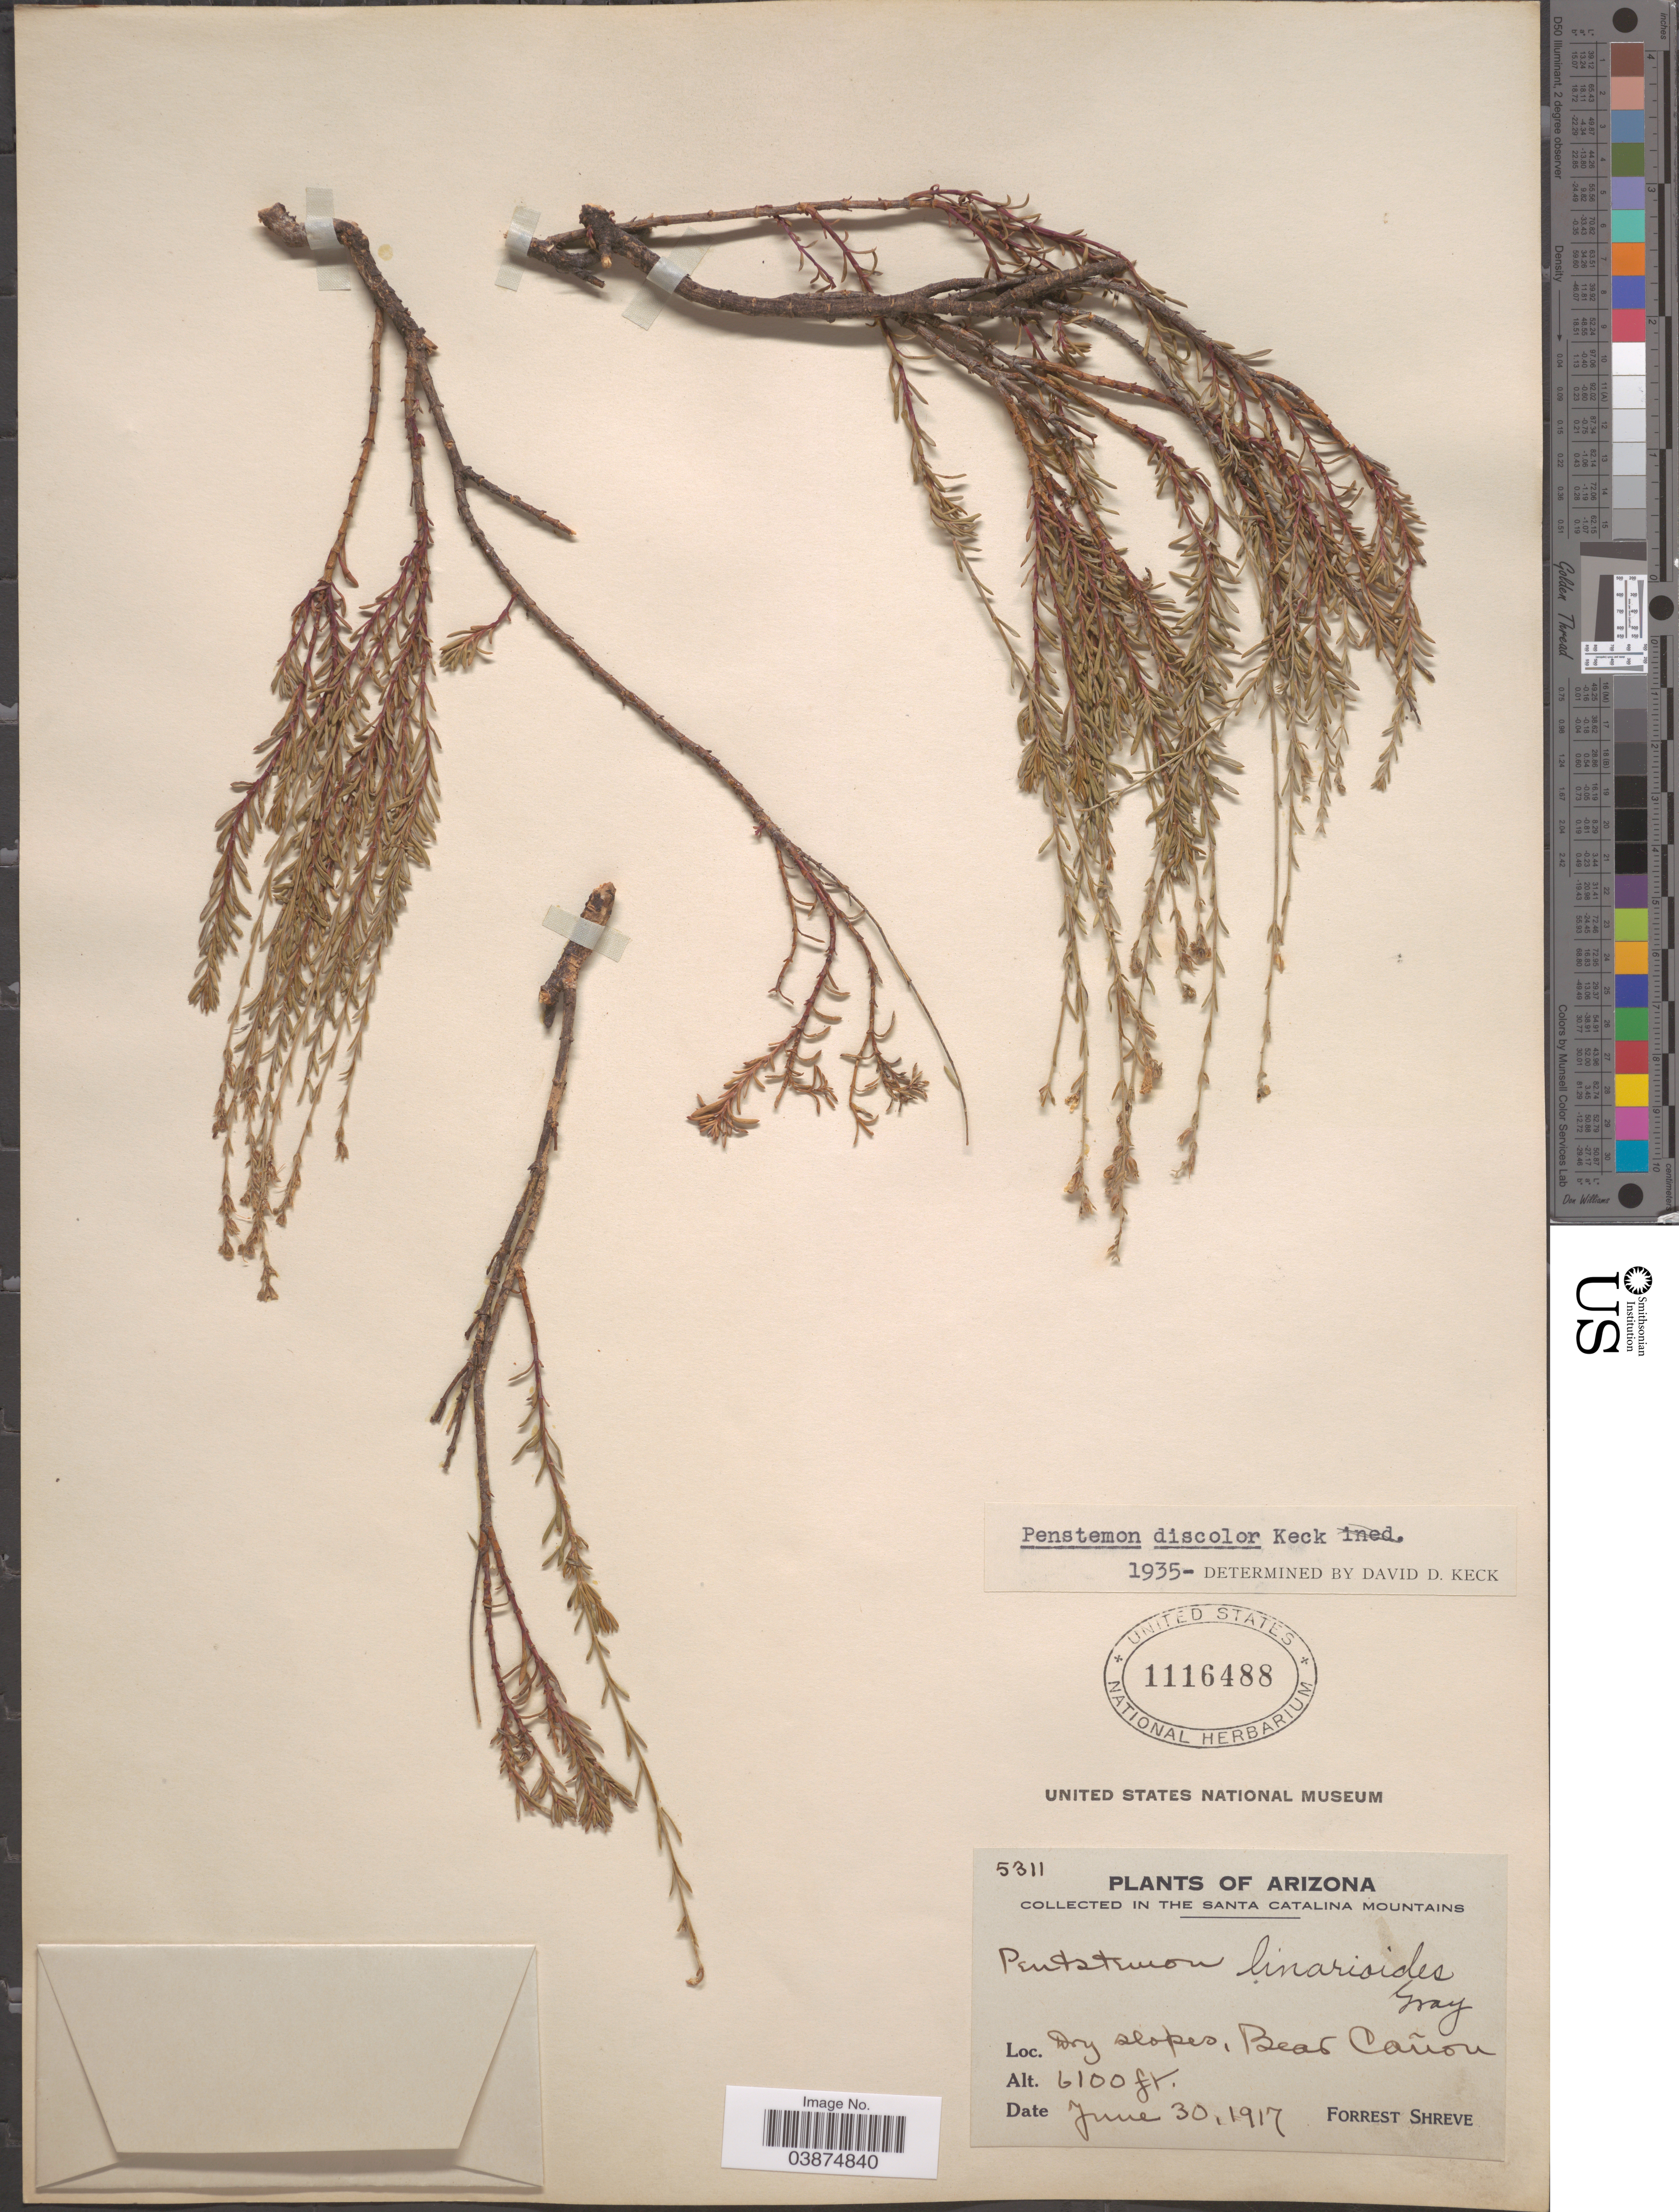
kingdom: Plantae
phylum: Tracheophyta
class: Magnoliopsida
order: Lamiales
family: Plantaginaceae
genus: Penstemon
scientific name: Penstemon discolor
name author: D.D. Keck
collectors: F. Shreve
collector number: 5311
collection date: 1917-06-30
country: United States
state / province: Arizona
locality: In the Santa Catalina Mountains. Dry slopes, Bear Cañon.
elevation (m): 1859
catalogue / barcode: US 1116488